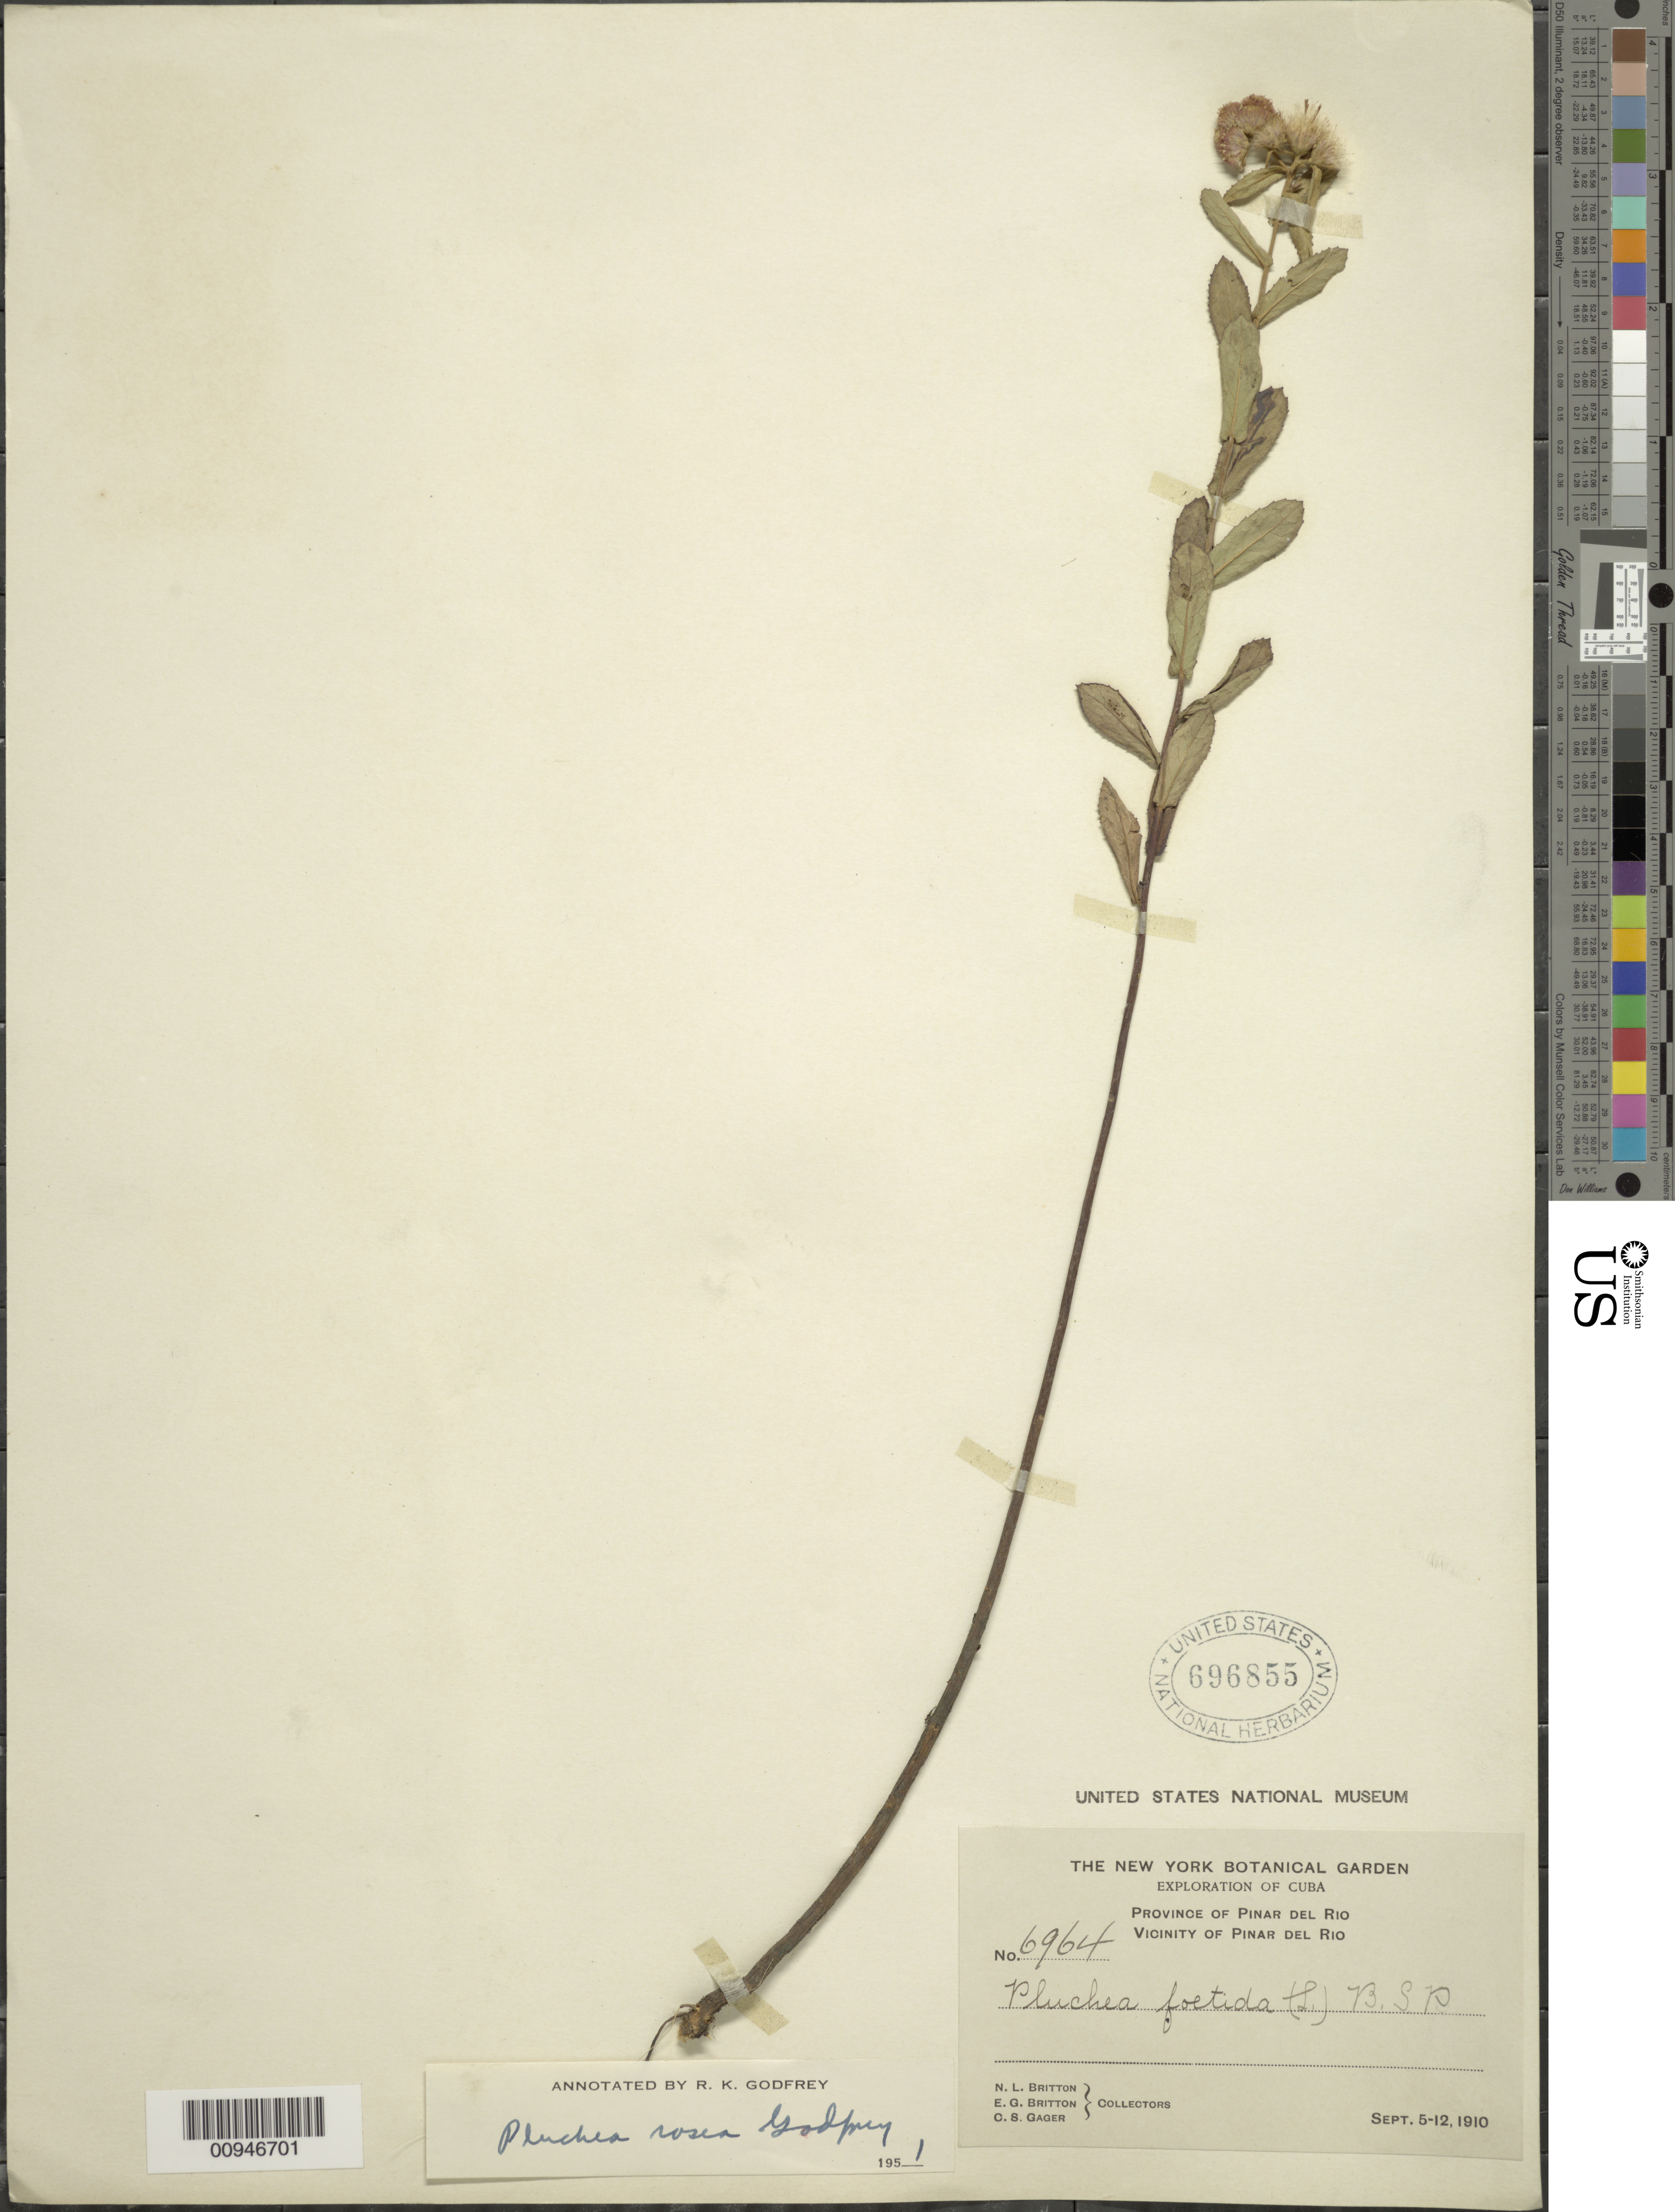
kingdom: Plantae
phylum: Tracheophyta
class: Magnoliopsida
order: Asterales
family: Asteraceae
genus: Pluchea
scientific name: Pluchea rosea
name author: R.K. Godfrey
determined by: Godfrey, R. K.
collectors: N. Britton, E. G. Britton & C. Gager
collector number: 6964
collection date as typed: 05 Sep 1910 to 12 Sep 1910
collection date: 1910-09-05/1910-09-12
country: Cuba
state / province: Pinar del Rio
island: Cuba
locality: Vicinity of Pinar del Rio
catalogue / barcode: US 696855